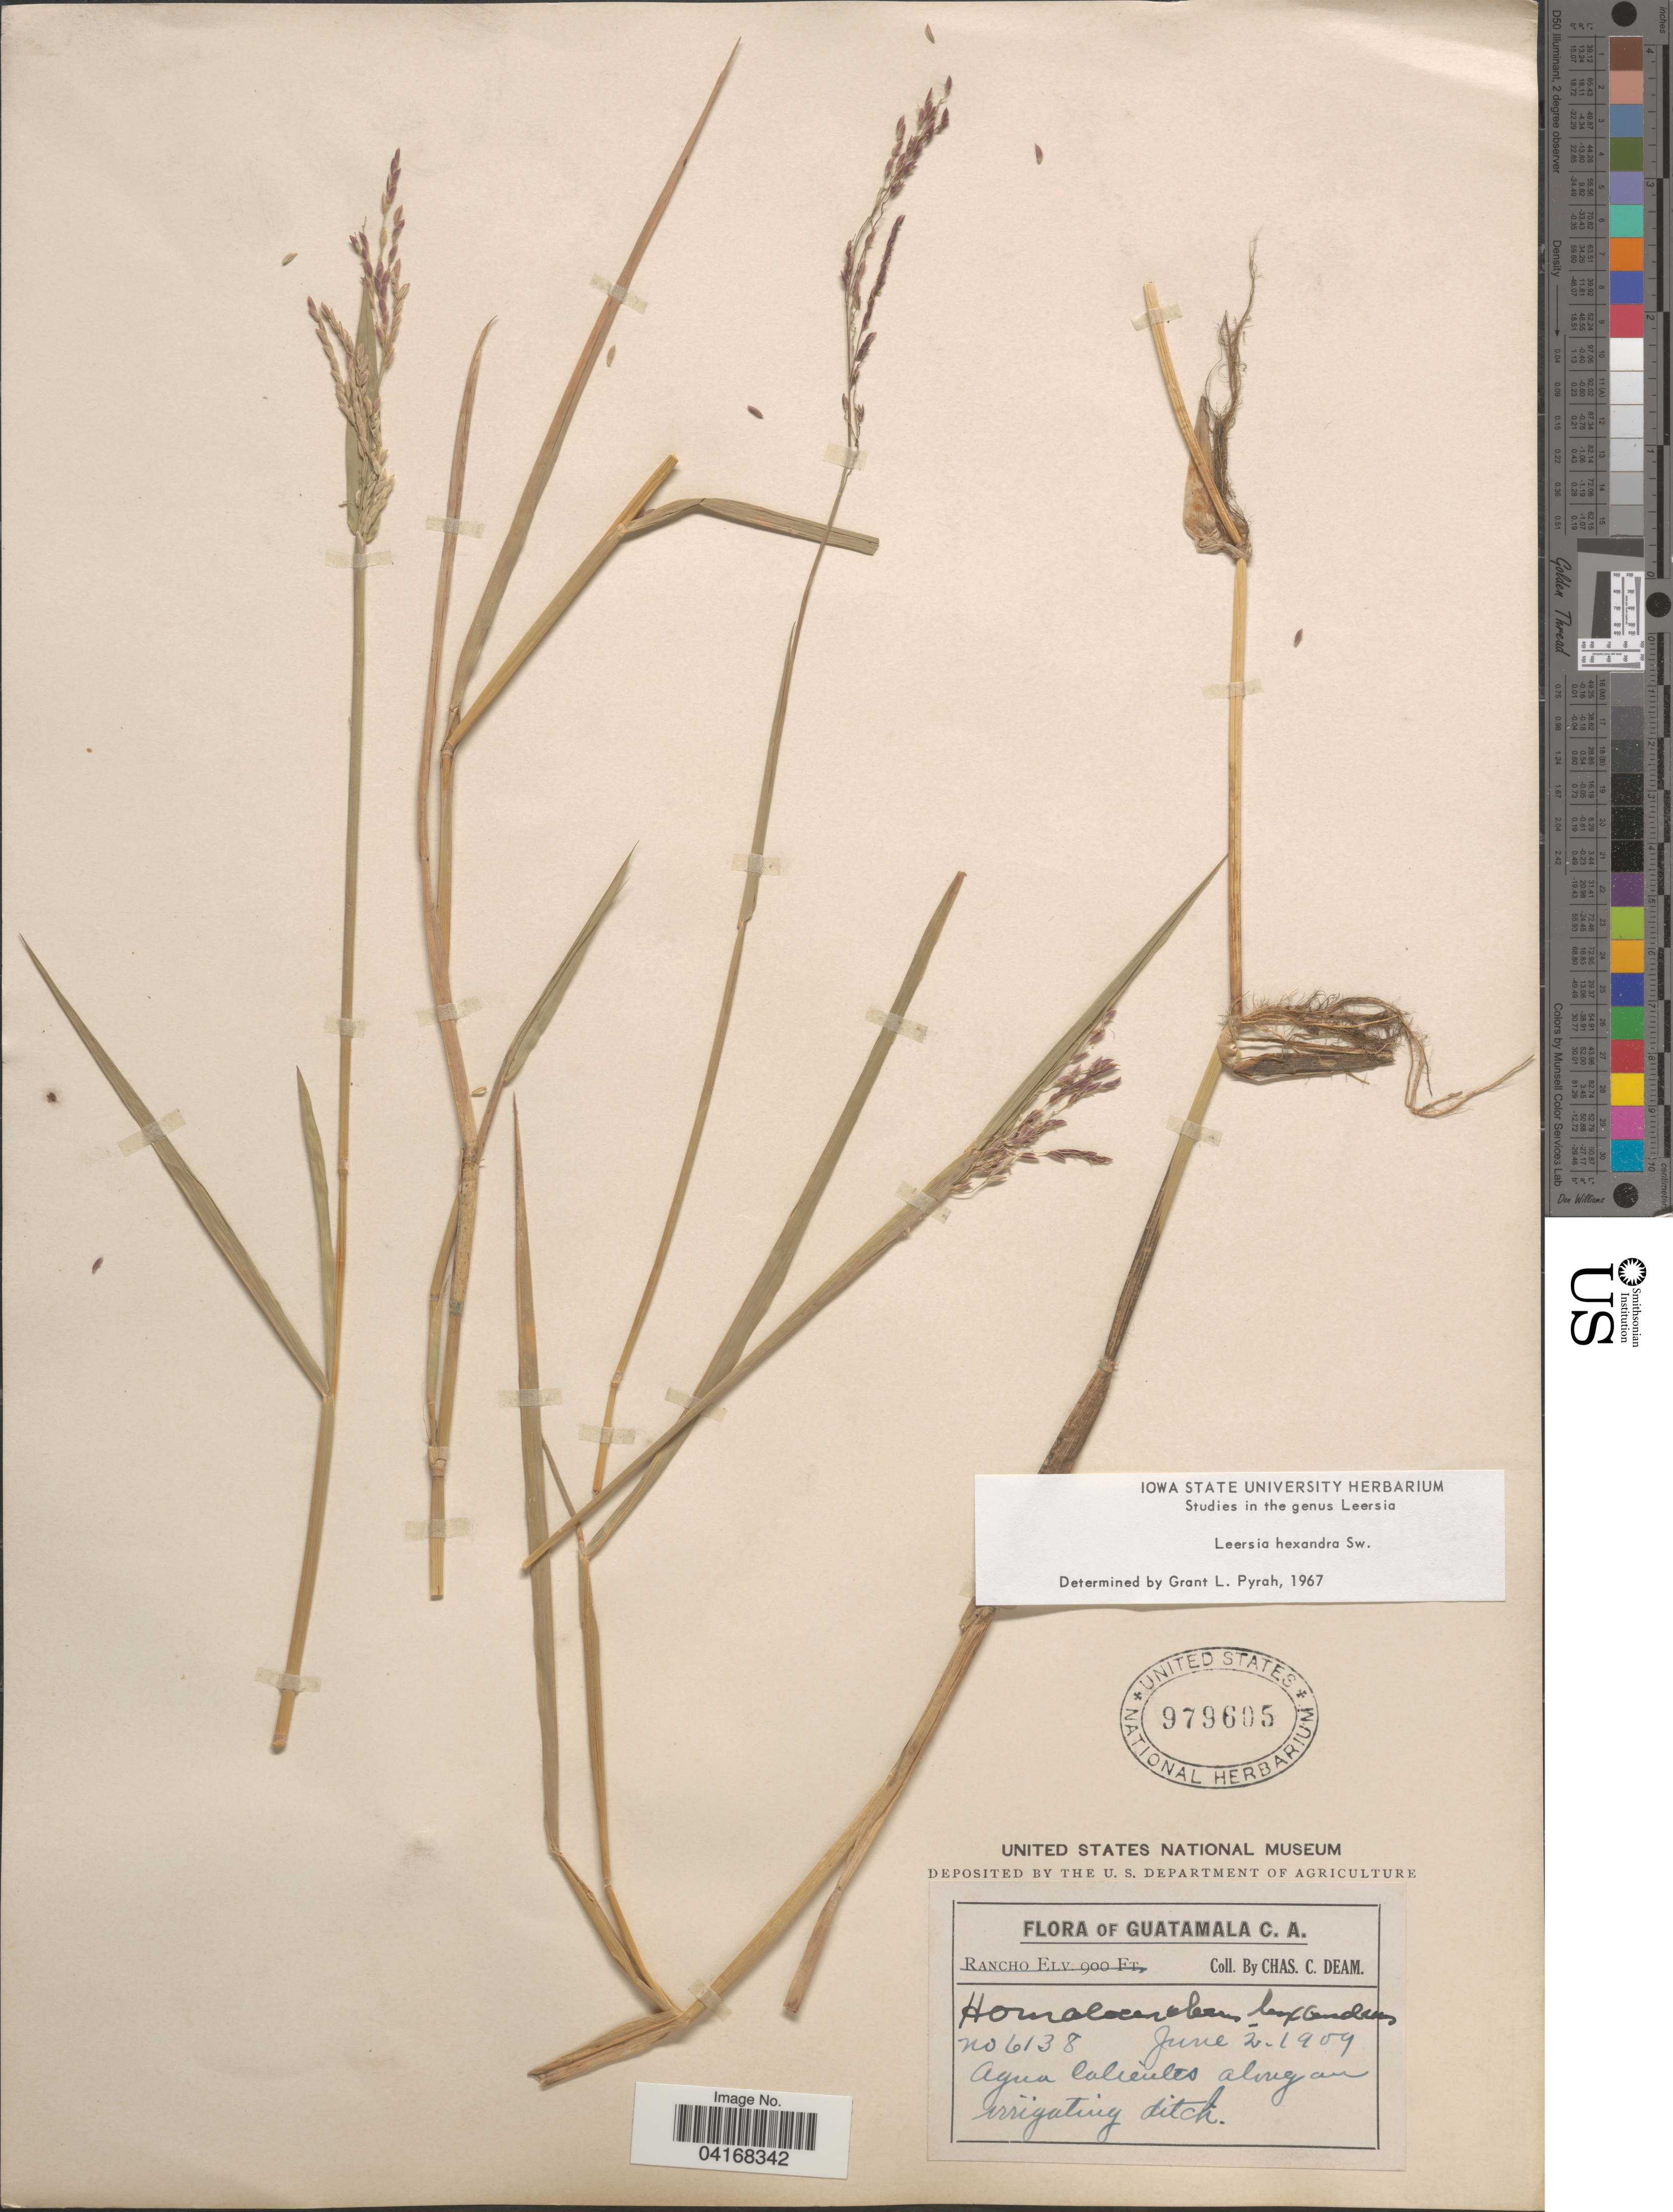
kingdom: Plantae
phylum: Tracheophyta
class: Liliopsida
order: Poales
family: Poaceae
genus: Leersia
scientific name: Leersia hexandra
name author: Sw.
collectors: C. C. Deam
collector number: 6138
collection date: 1909-06-02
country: Guatemala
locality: Agua Calientes along on irrigating ditch.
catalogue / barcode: US 979605